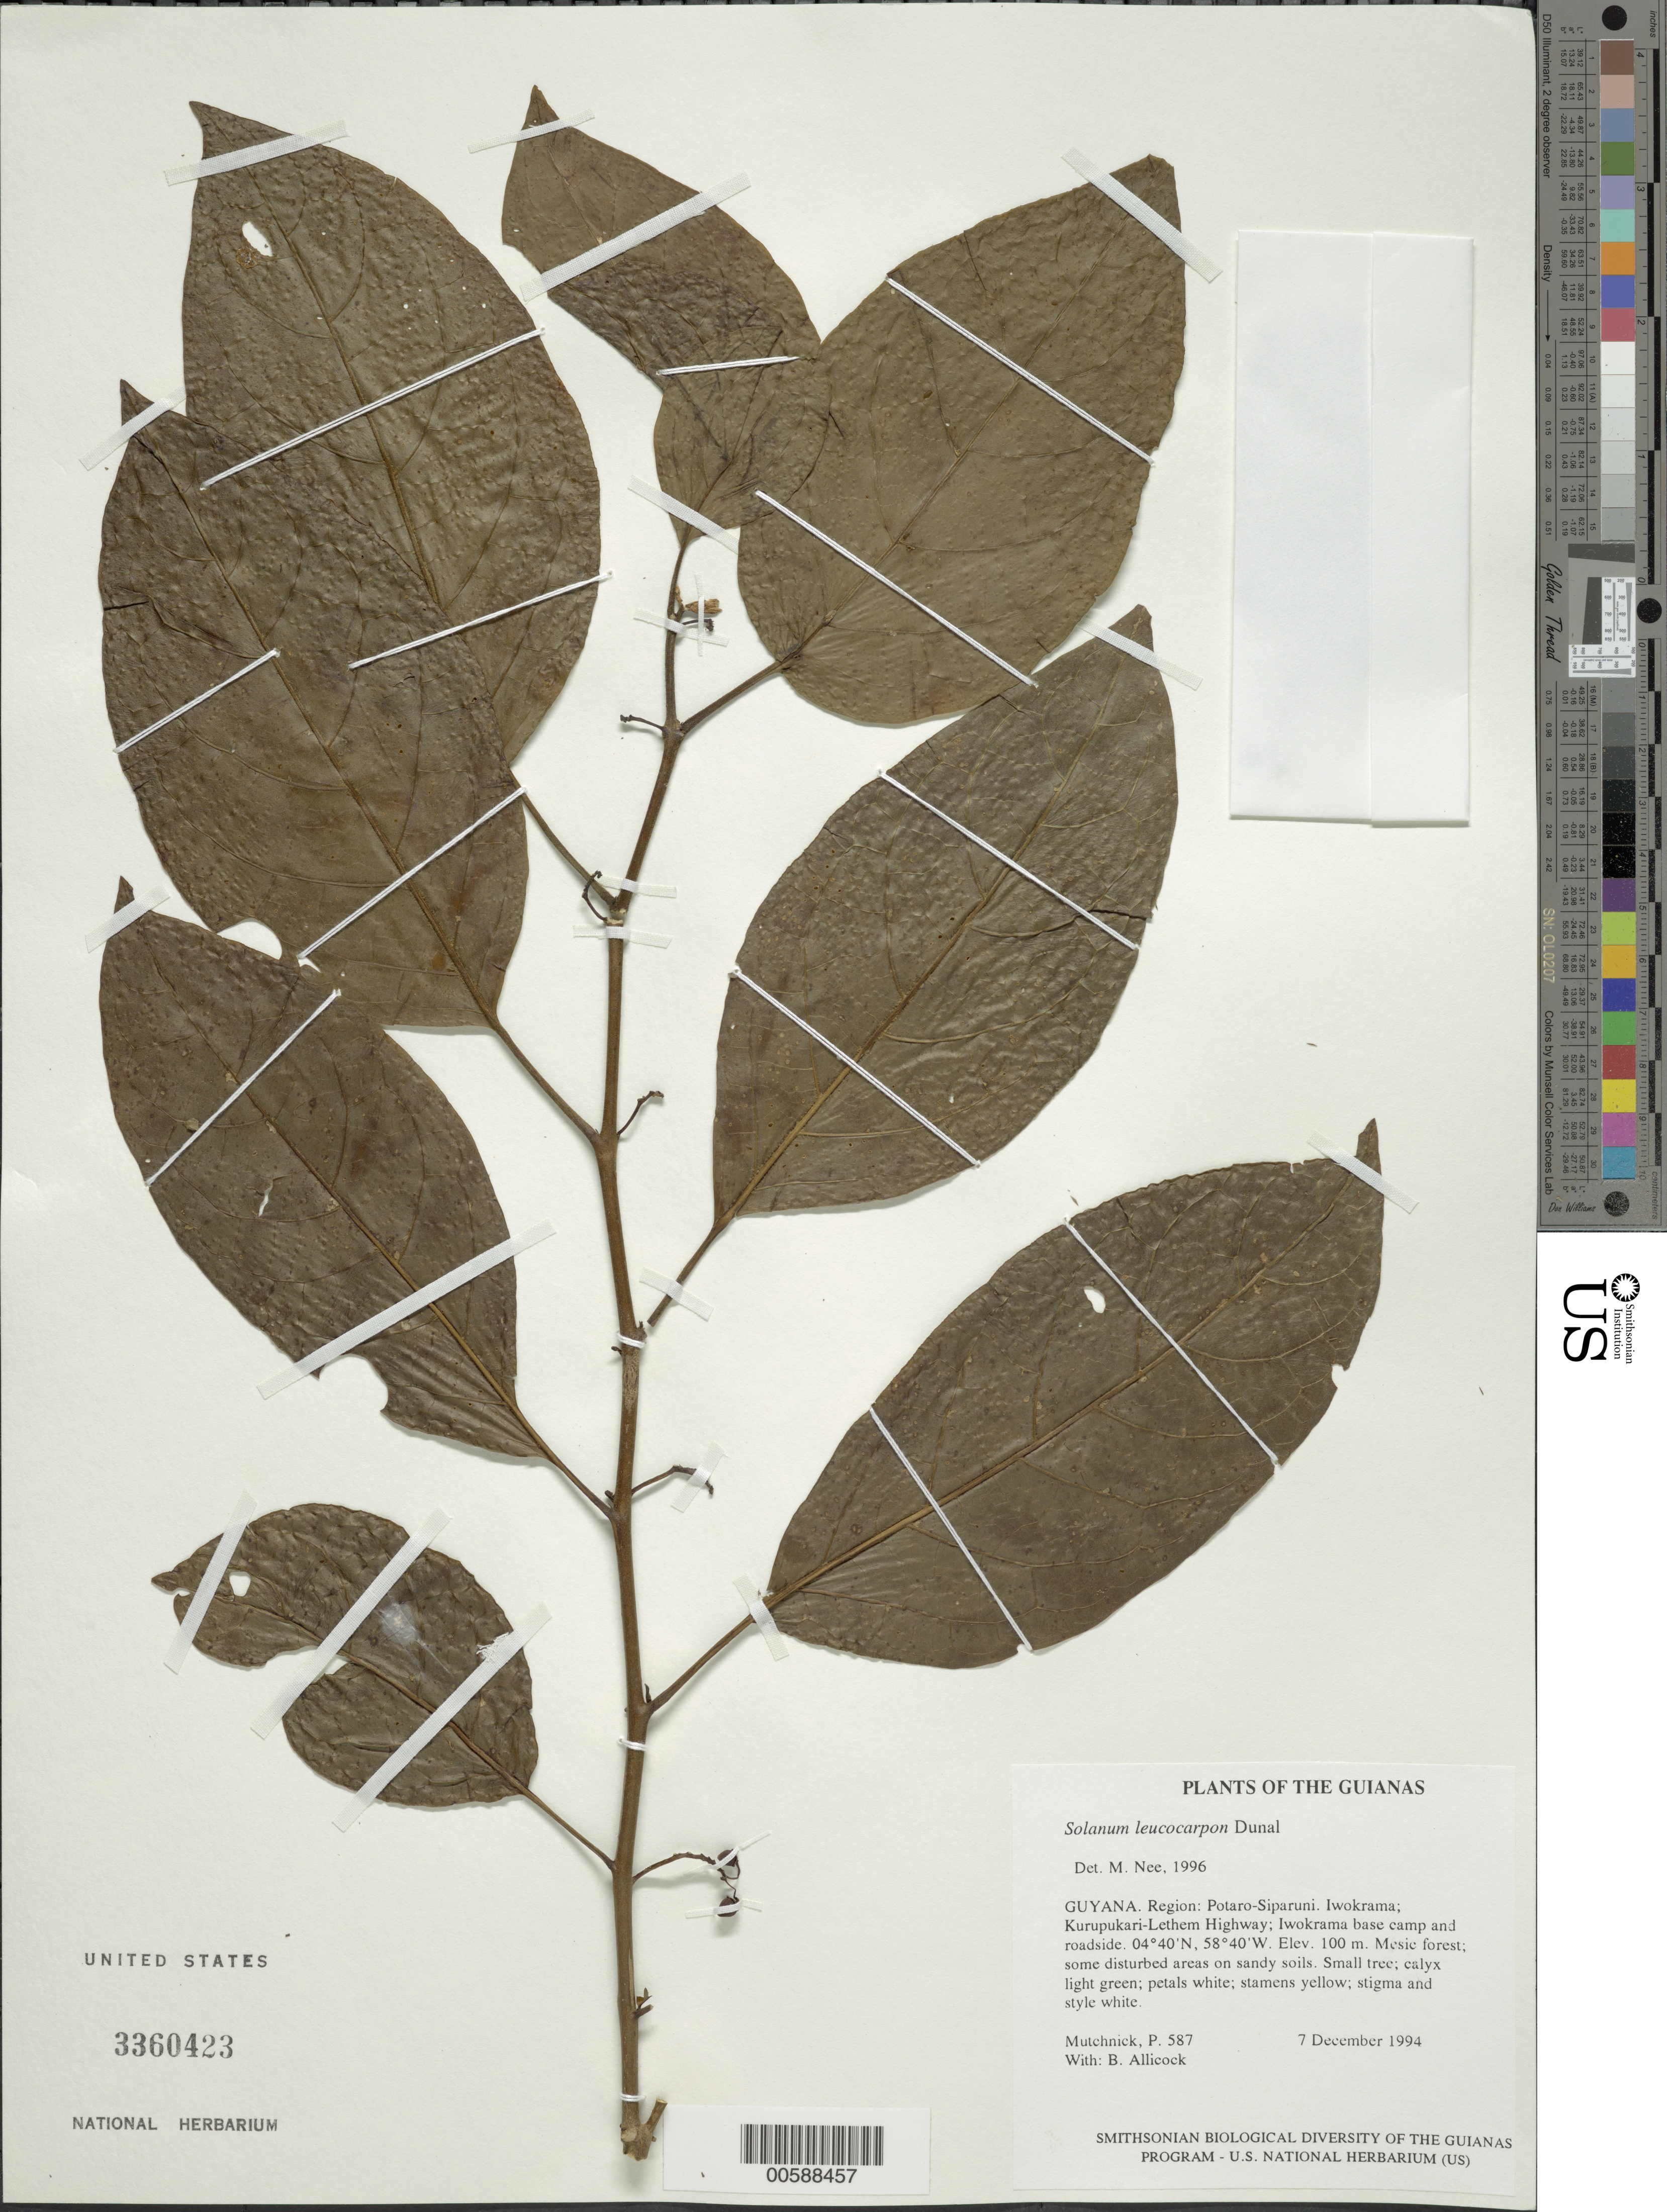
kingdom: Plantae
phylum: Tracheophyta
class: Magnoliopsida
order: Solanales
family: Solanaceae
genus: Solanum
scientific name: Solanum leucocarpon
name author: Dunal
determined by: Nee, Michael H.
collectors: P. Mutchnick & B. Allicock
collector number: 587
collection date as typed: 12 Dec 1994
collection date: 1994-12-12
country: Guyana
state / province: Potaro-Siparuni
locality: Iwokrama; Kurupukari-Lethem Highway; Iwokrama base camp and roadside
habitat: Mesic forest; some disturbed areas on sandy soils.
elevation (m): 100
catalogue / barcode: US 3360423